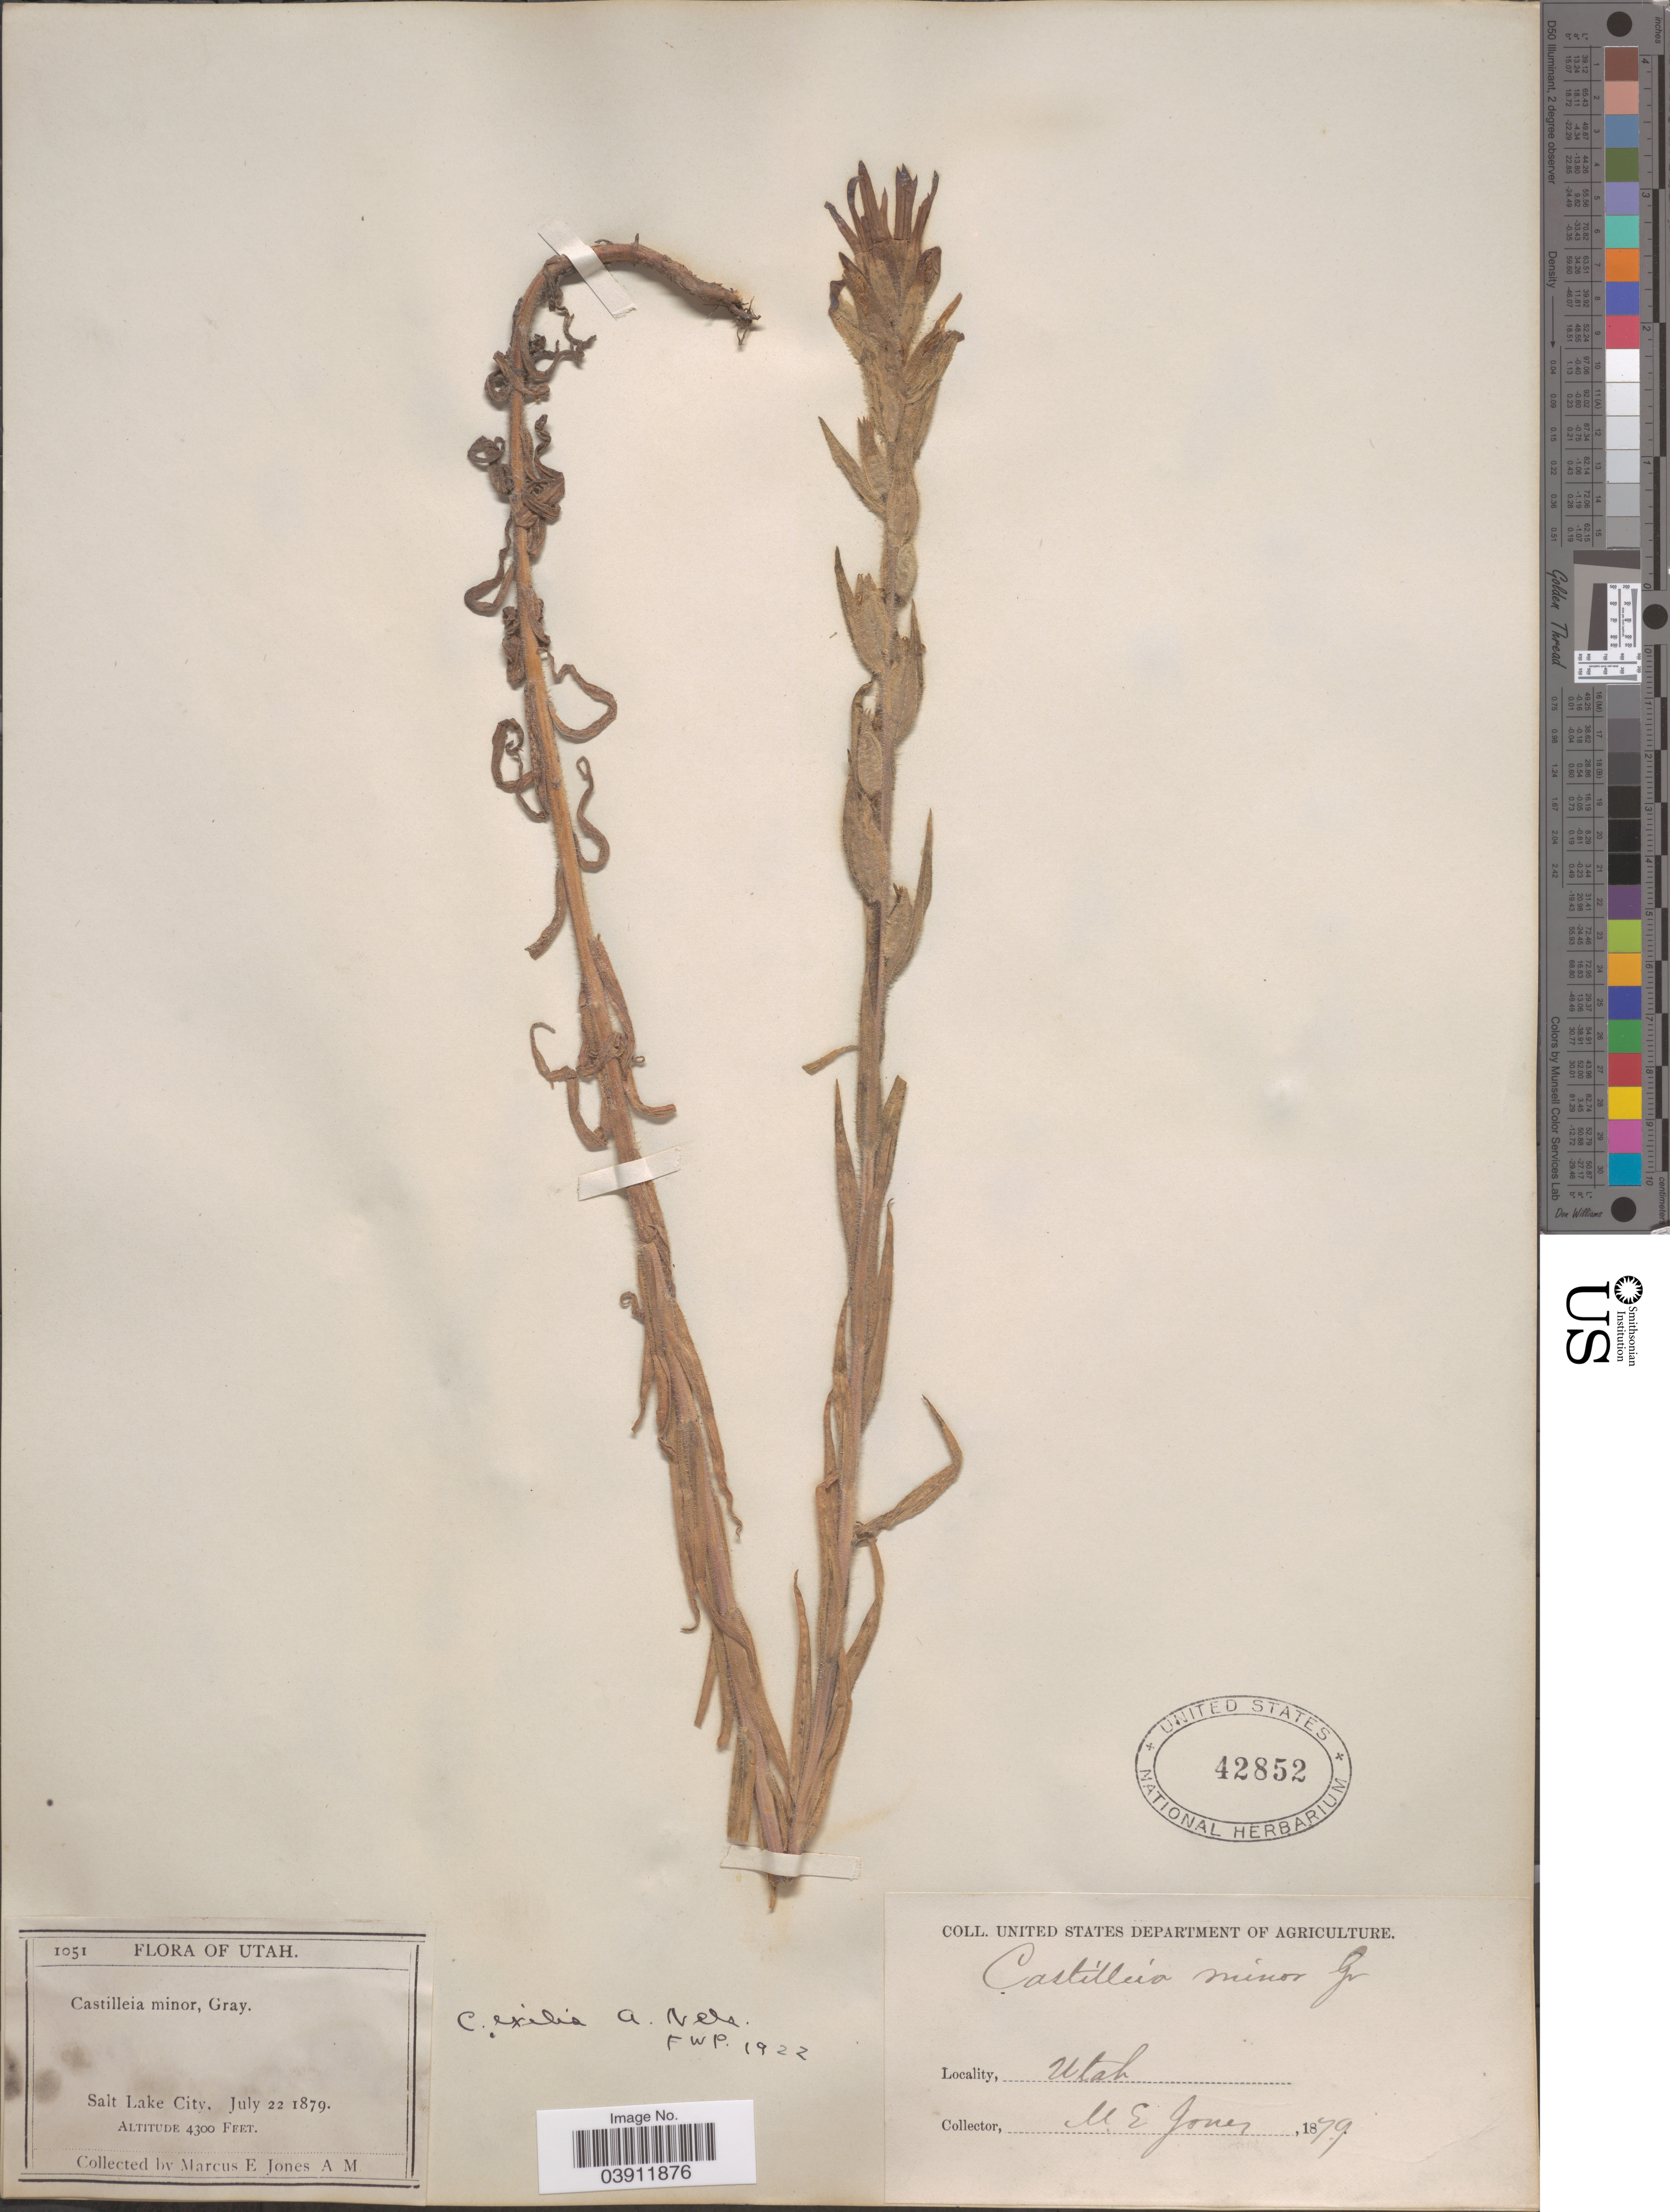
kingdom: Plantae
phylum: Tracheophyta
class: Magnoliopsida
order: Lamiales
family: Orobanchaceae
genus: Castilleja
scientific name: Castilleja exilis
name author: A. Nelson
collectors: M. E. Jones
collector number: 1051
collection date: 1879-07-22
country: United States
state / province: Utah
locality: Salt Lake City.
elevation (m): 1311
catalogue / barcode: US 42852